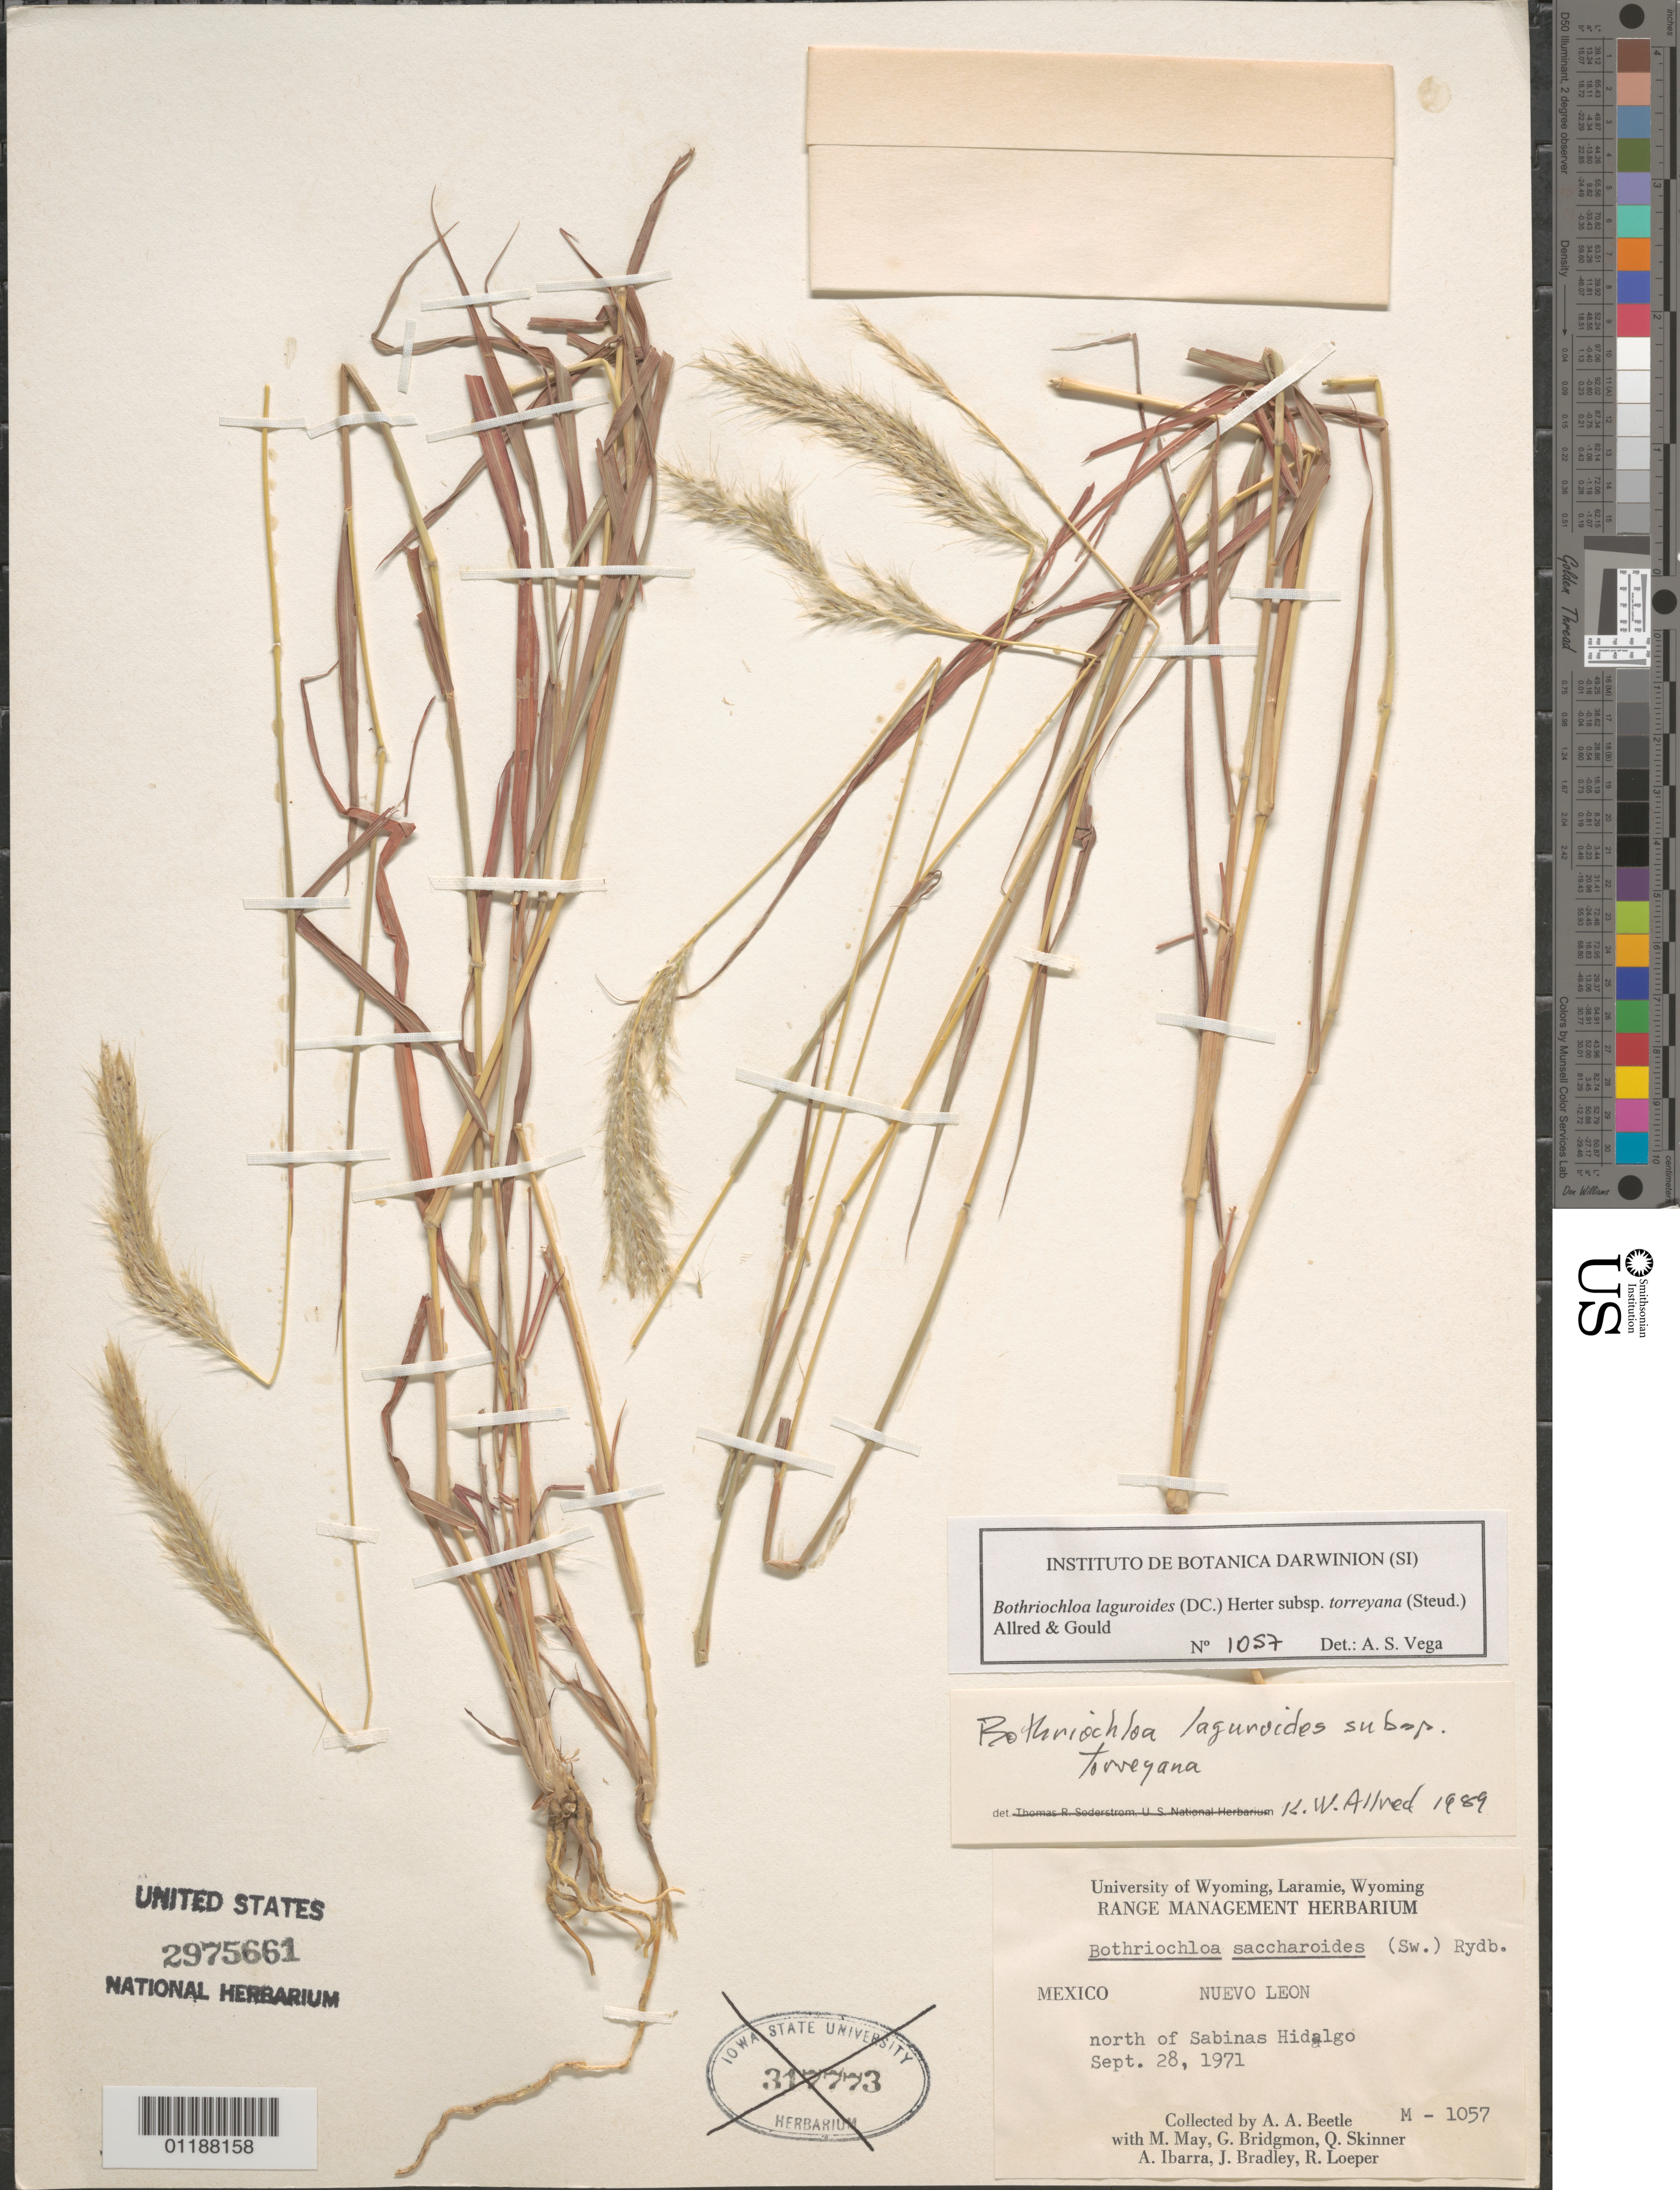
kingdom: Plantae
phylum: Tracheophyta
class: Liliopsida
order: Poales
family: Poaceae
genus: Bothriochloa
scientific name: Bothriochloa laguroides subsp. torreyana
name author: (Steud.) Allred & Gould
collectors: A. A. Beetle, M. May, G. Bridgmon, Q. Skinner, A. Ibarra, J. Bradley & R. Loeper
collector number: m-1057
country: Mexico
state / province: Nuevo León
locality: N of Sabinas Hidalgo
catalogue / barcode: US 2975661